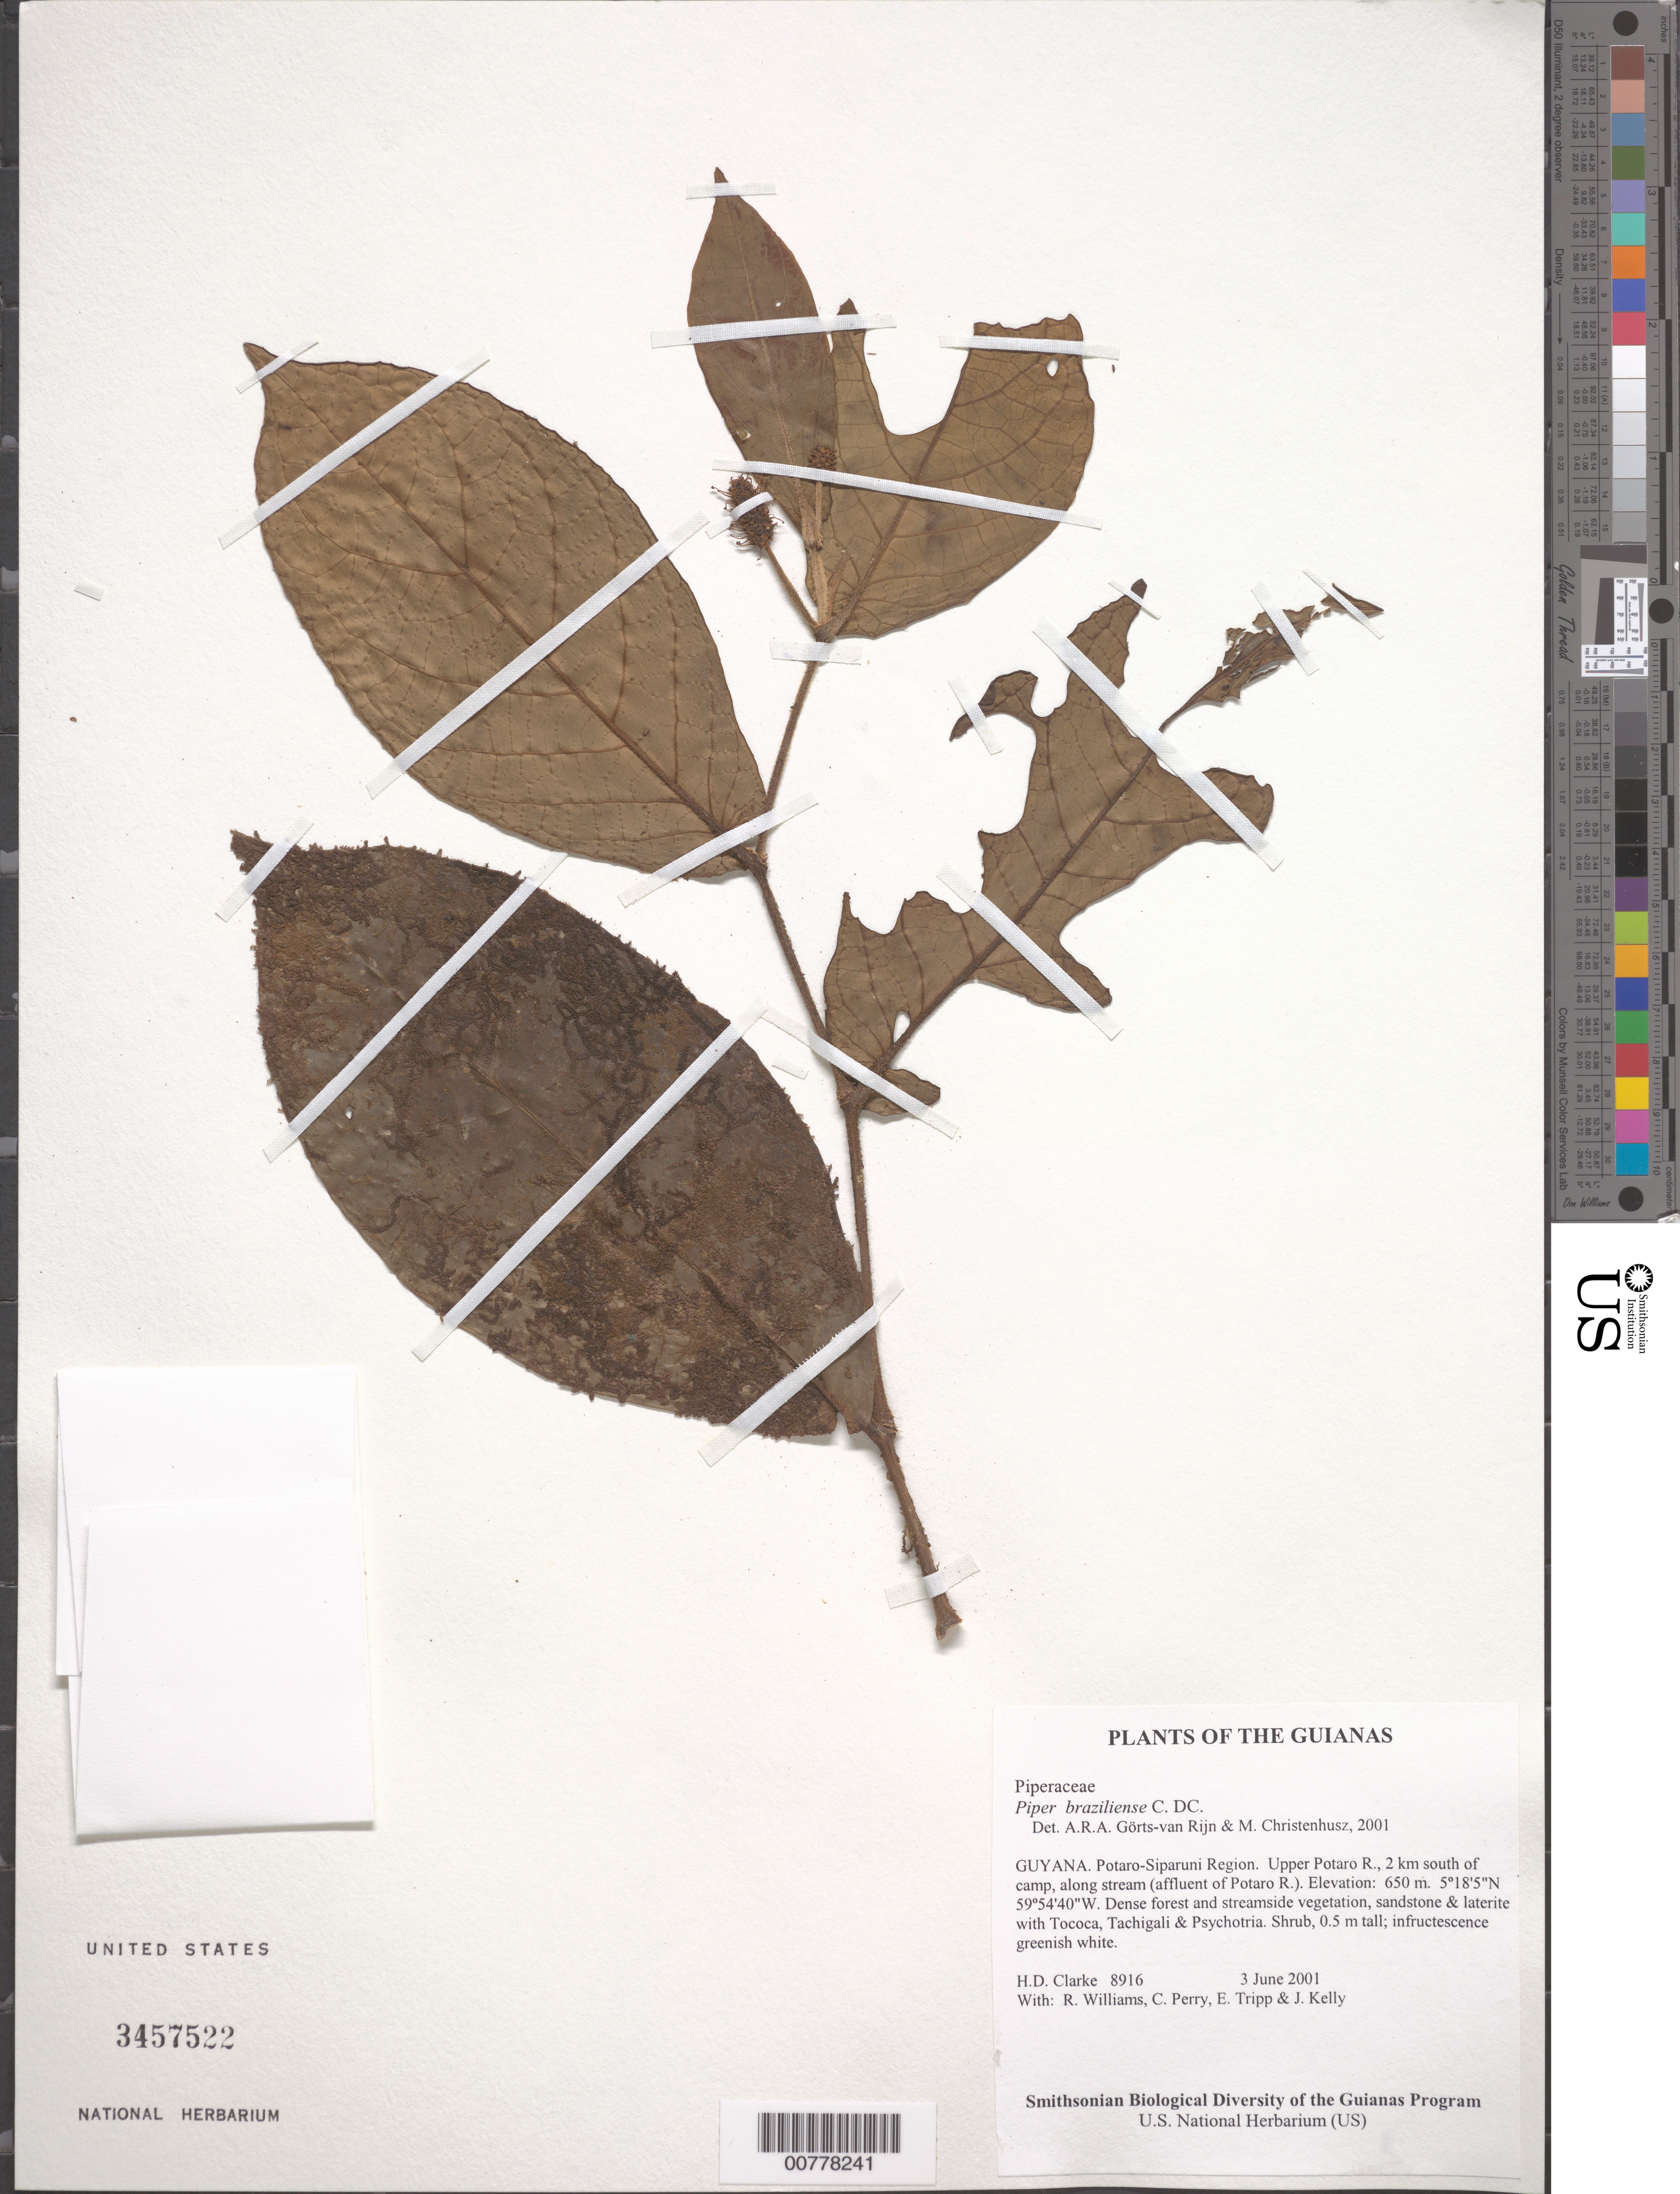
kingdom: Plantae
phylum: Tracheophyta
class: Magnoliopsida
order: Piperales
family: Piperaceae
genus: Piper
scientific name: Piper brasiliense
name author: C. DC.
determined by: Görts-van Rijn, A. R.; Christenhusz, M. J.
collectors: H. D. Clarke, R. Williams, C. Perry, E. Tripp & J. Kelly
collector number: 8916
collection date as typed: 3 June 2001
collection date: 2001-06-03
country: Guyana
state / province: Potaro-Siparuni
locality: Upper Potaro R., 2 km south of camp, along stream (affluent of Potaro R.)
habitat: Dense forest and streamside vegetation, sandstone & laterite with Tococa, Tachigali & Psychotria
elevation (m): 650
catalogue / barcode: US 3457522